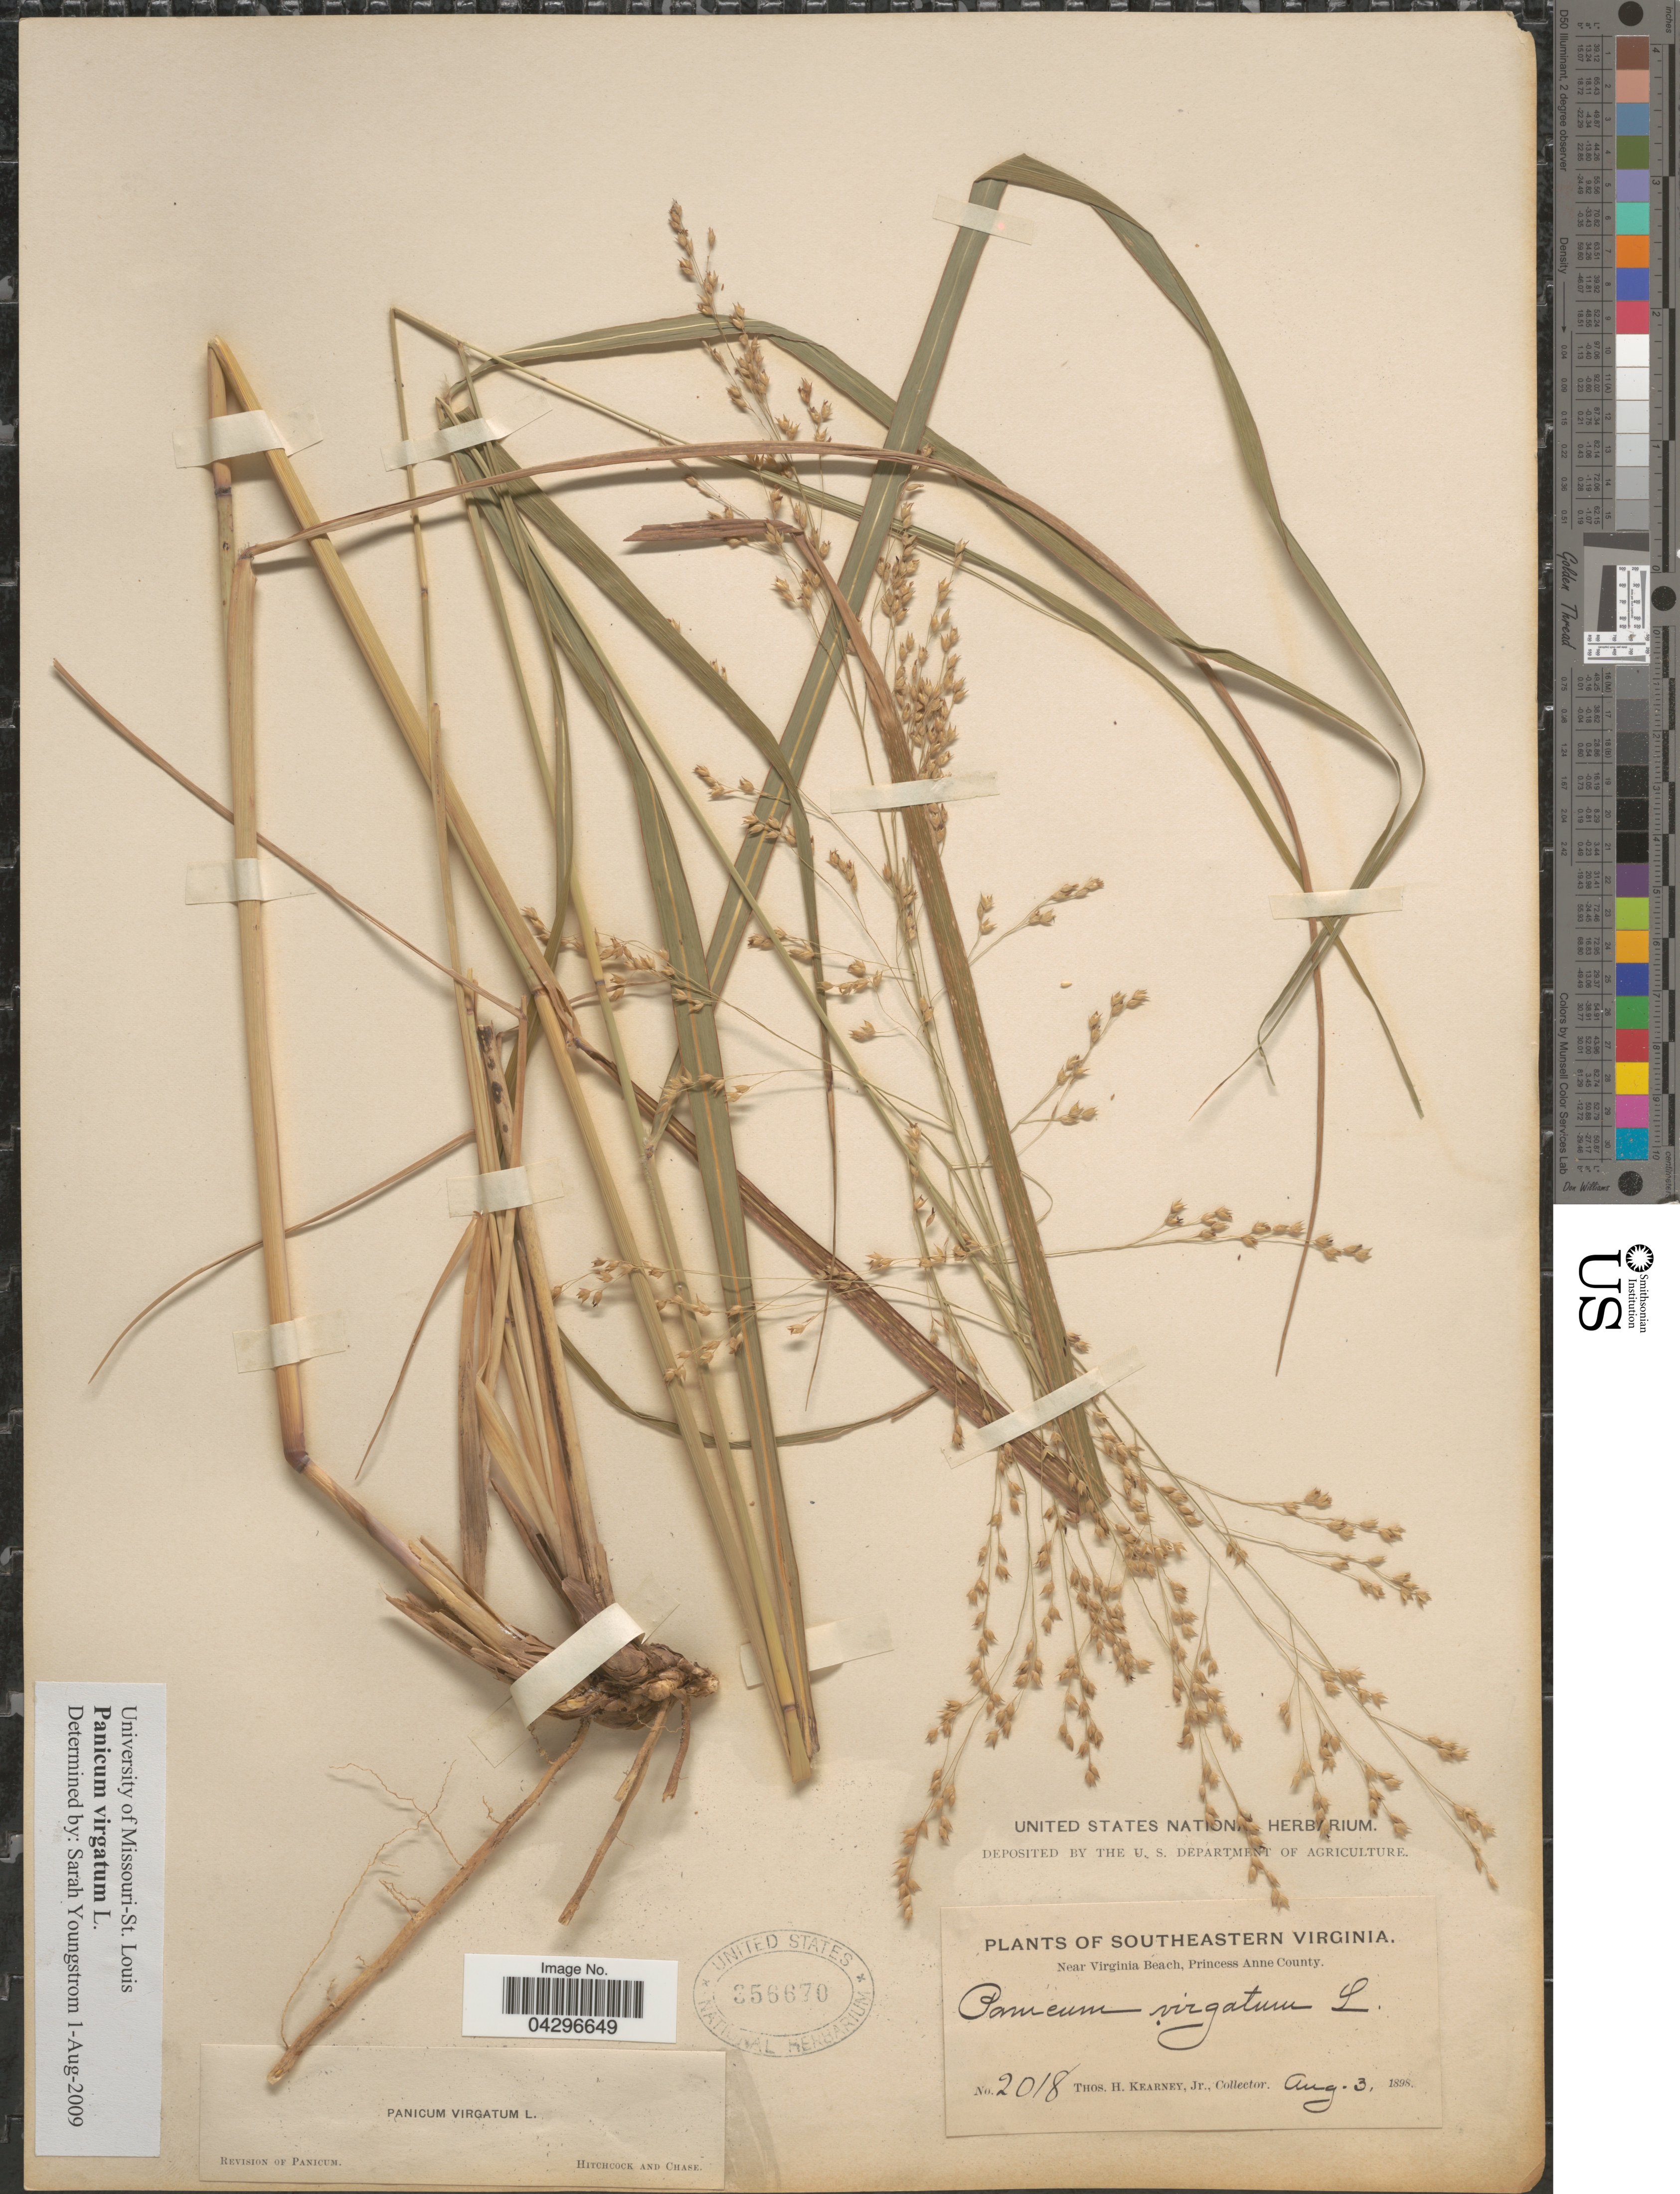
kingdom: Plantae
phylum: Tracheophyta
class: Liliopsida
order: Poales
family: Poaceae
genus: Panicum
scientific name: Panicum virgatum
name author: L.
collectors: T. H. Kearney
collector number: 2018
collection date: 1898-08-03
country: United States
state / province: Virginia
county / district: City of Virginia Beach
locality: Southeastern Virginia. Near Virginia Beach, Princess Anne (=historic county name) County.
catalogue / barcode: US 356670